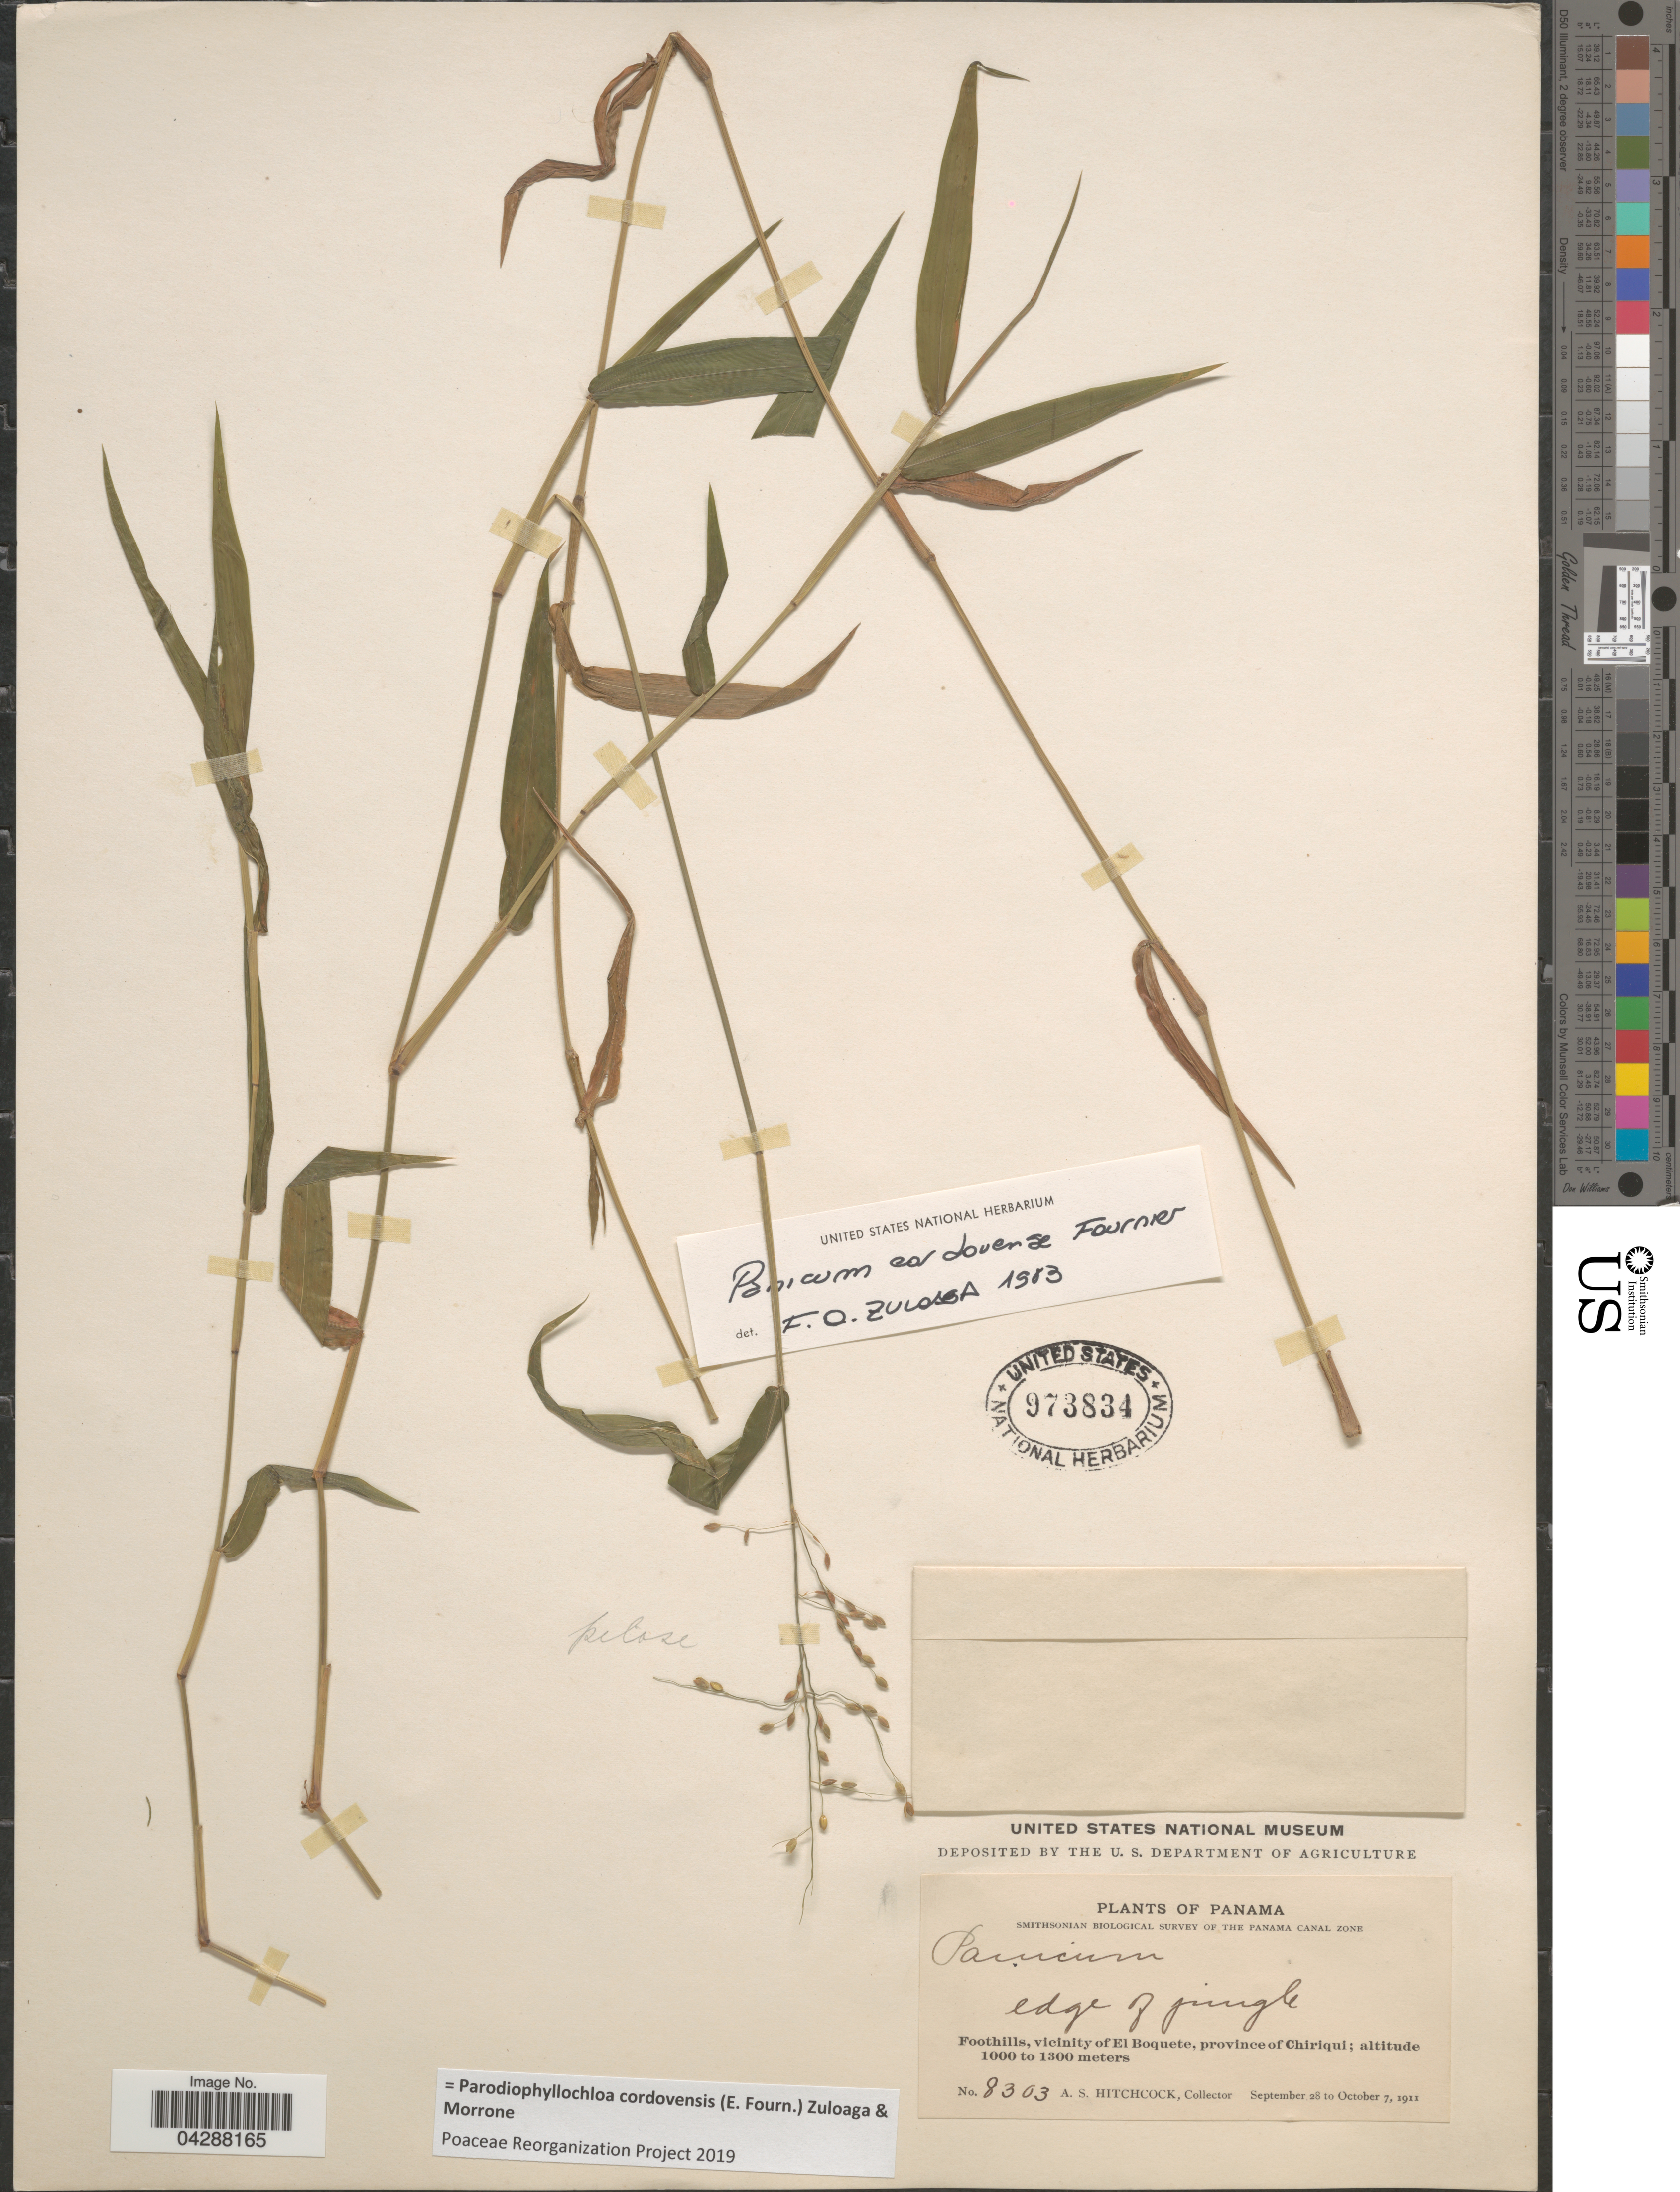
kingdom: Plantae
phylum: Tracheophyta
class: Liliopsida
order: Poales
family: Poaceae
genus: Parodiophyllochloa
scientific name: Parodiophyllochloa cordovensis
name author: (E. Fourn.) Zuloaga & Morrone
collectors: A. S. Hitchcock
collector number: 8303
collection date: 1911-09-28/1911-10-07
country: Panama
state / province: Chiriqui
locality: Smithsonian Biological Survey Of The Panama Canal Zone. Foothills, vicinity of El Boquete.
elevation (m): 1000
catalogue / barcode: US 973834